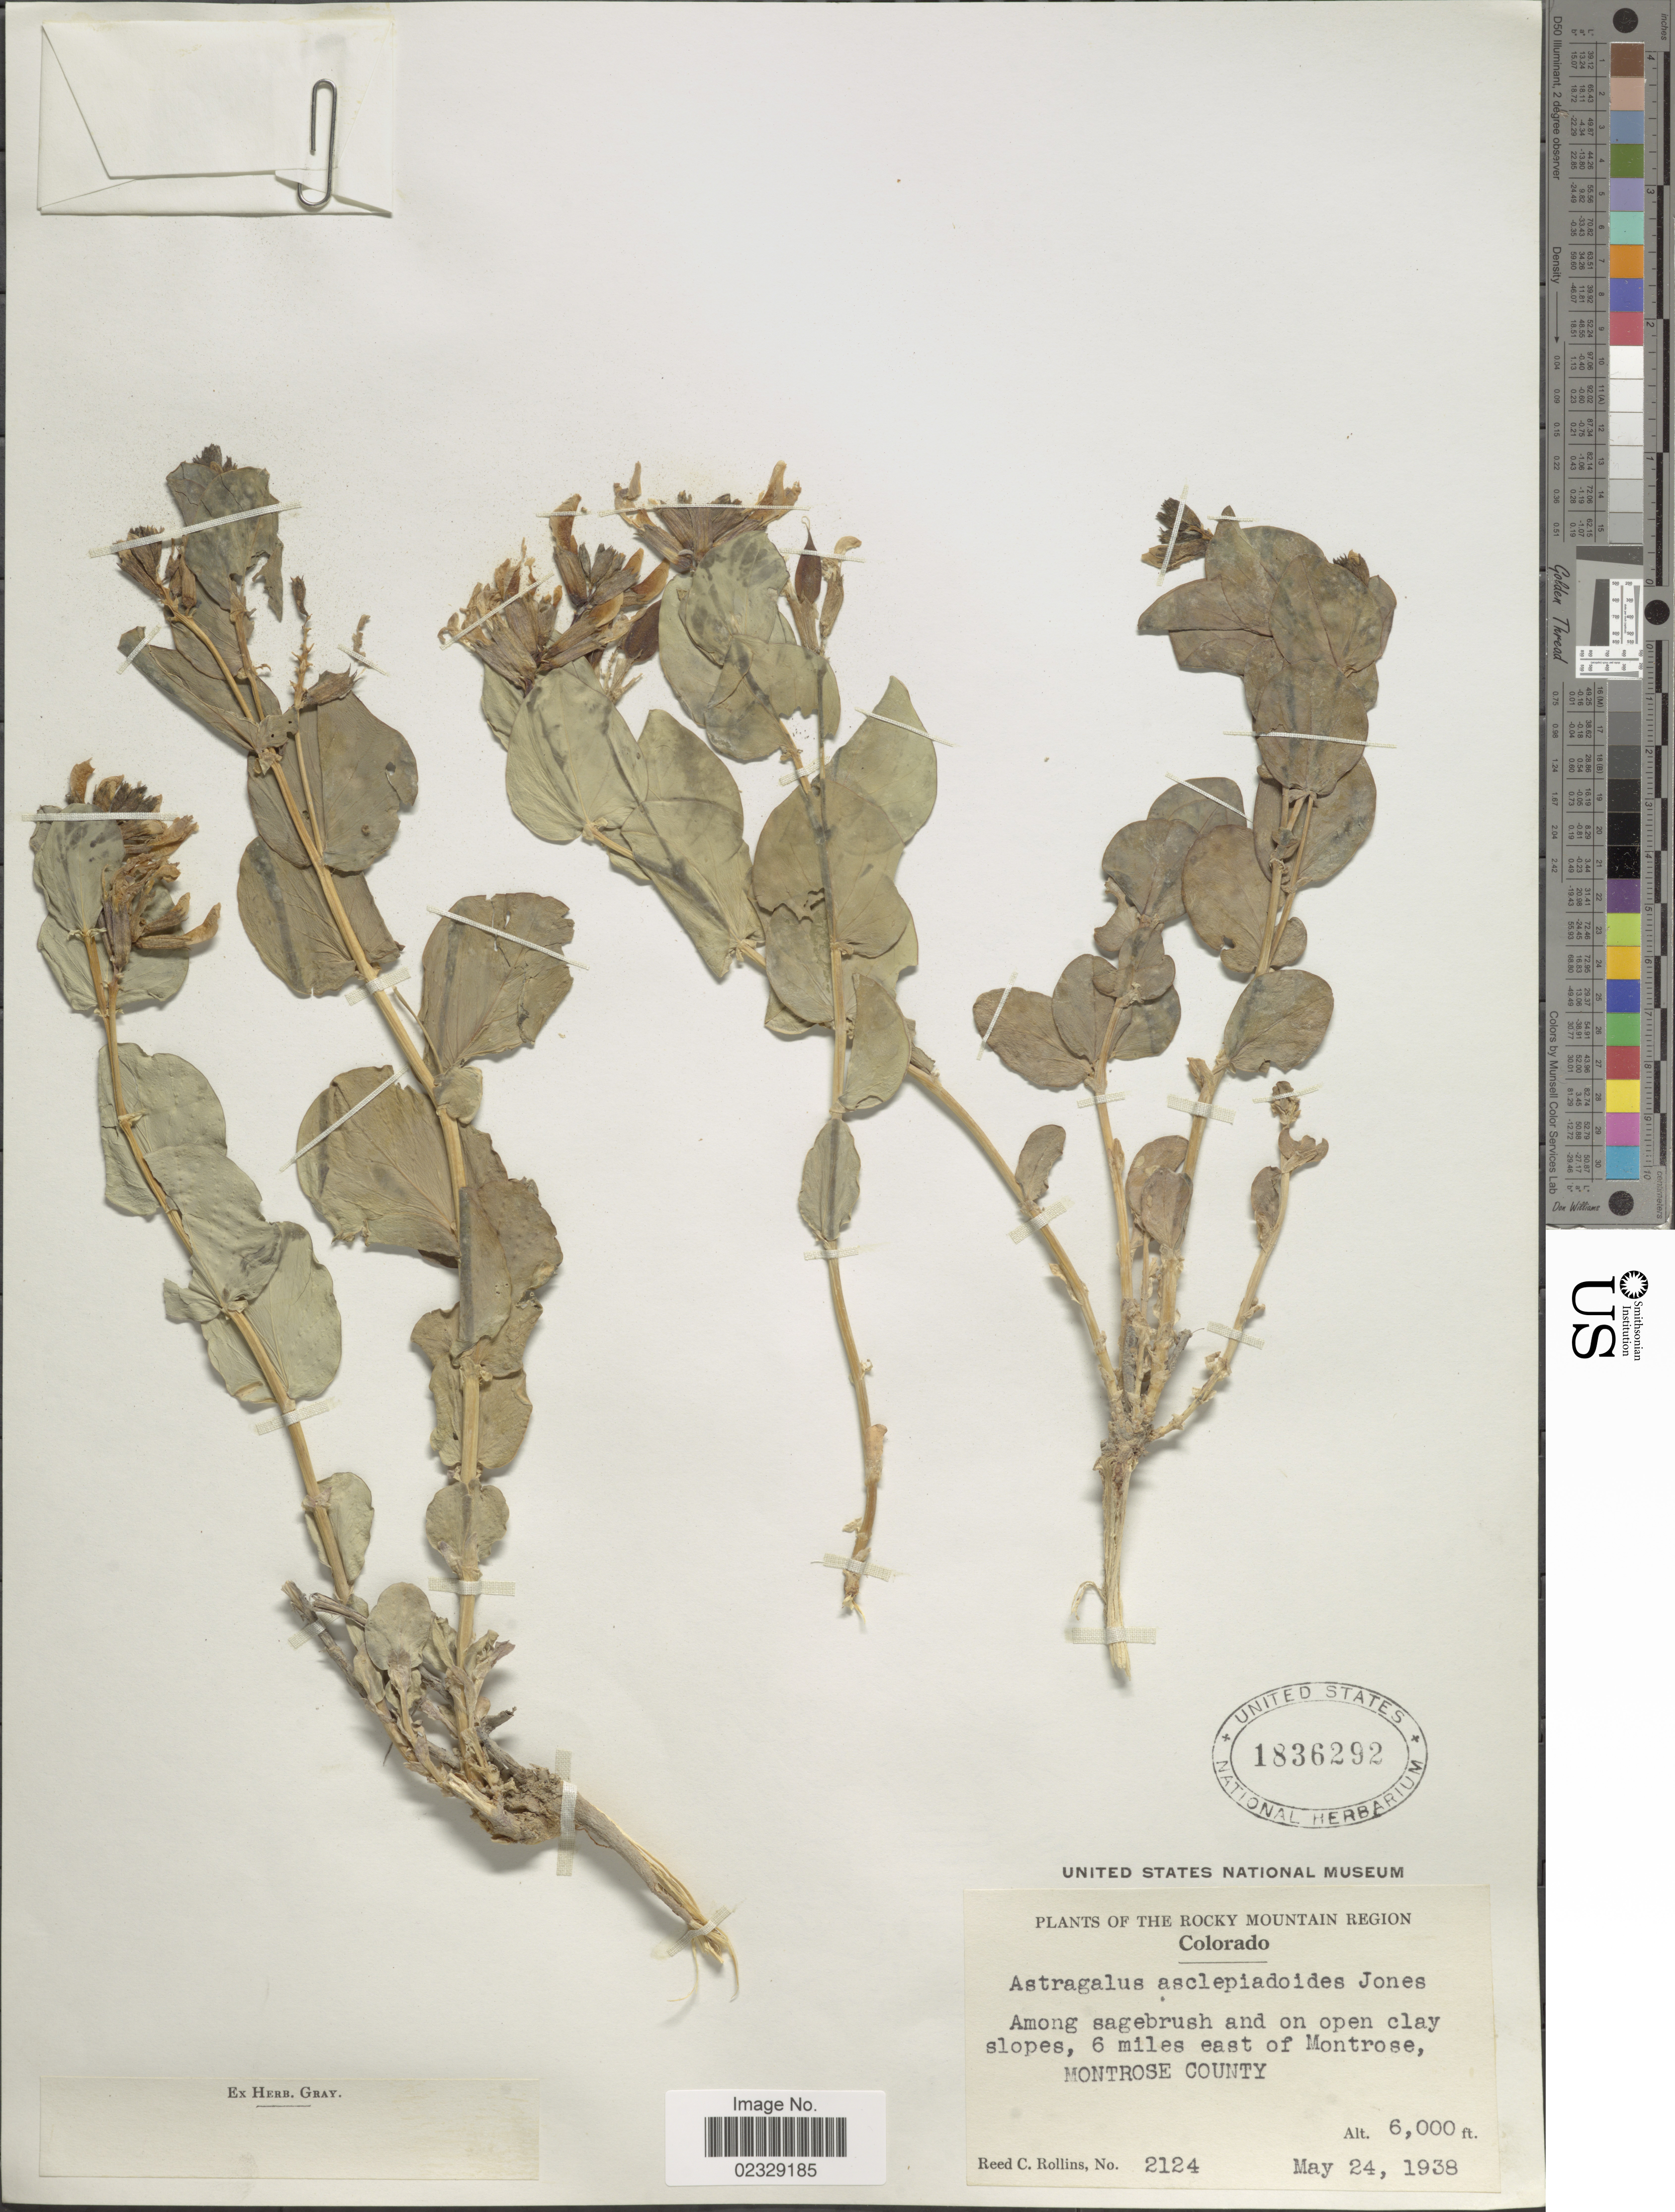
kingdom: Plantae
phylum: Tracheophyta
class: Magnoliopsida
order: Fabales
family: Fabaceae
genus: Astragalus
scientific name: Astragalus asclepiadoides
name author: M.E. Jones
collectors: R. C. Rollins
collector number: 2124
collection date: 1938-05-24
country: United States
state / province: Colorado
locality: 6 miles east of Montrose, Montrose County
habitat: among sagebrush and on open clay slopes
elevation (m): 1829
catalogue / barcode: US 1836292